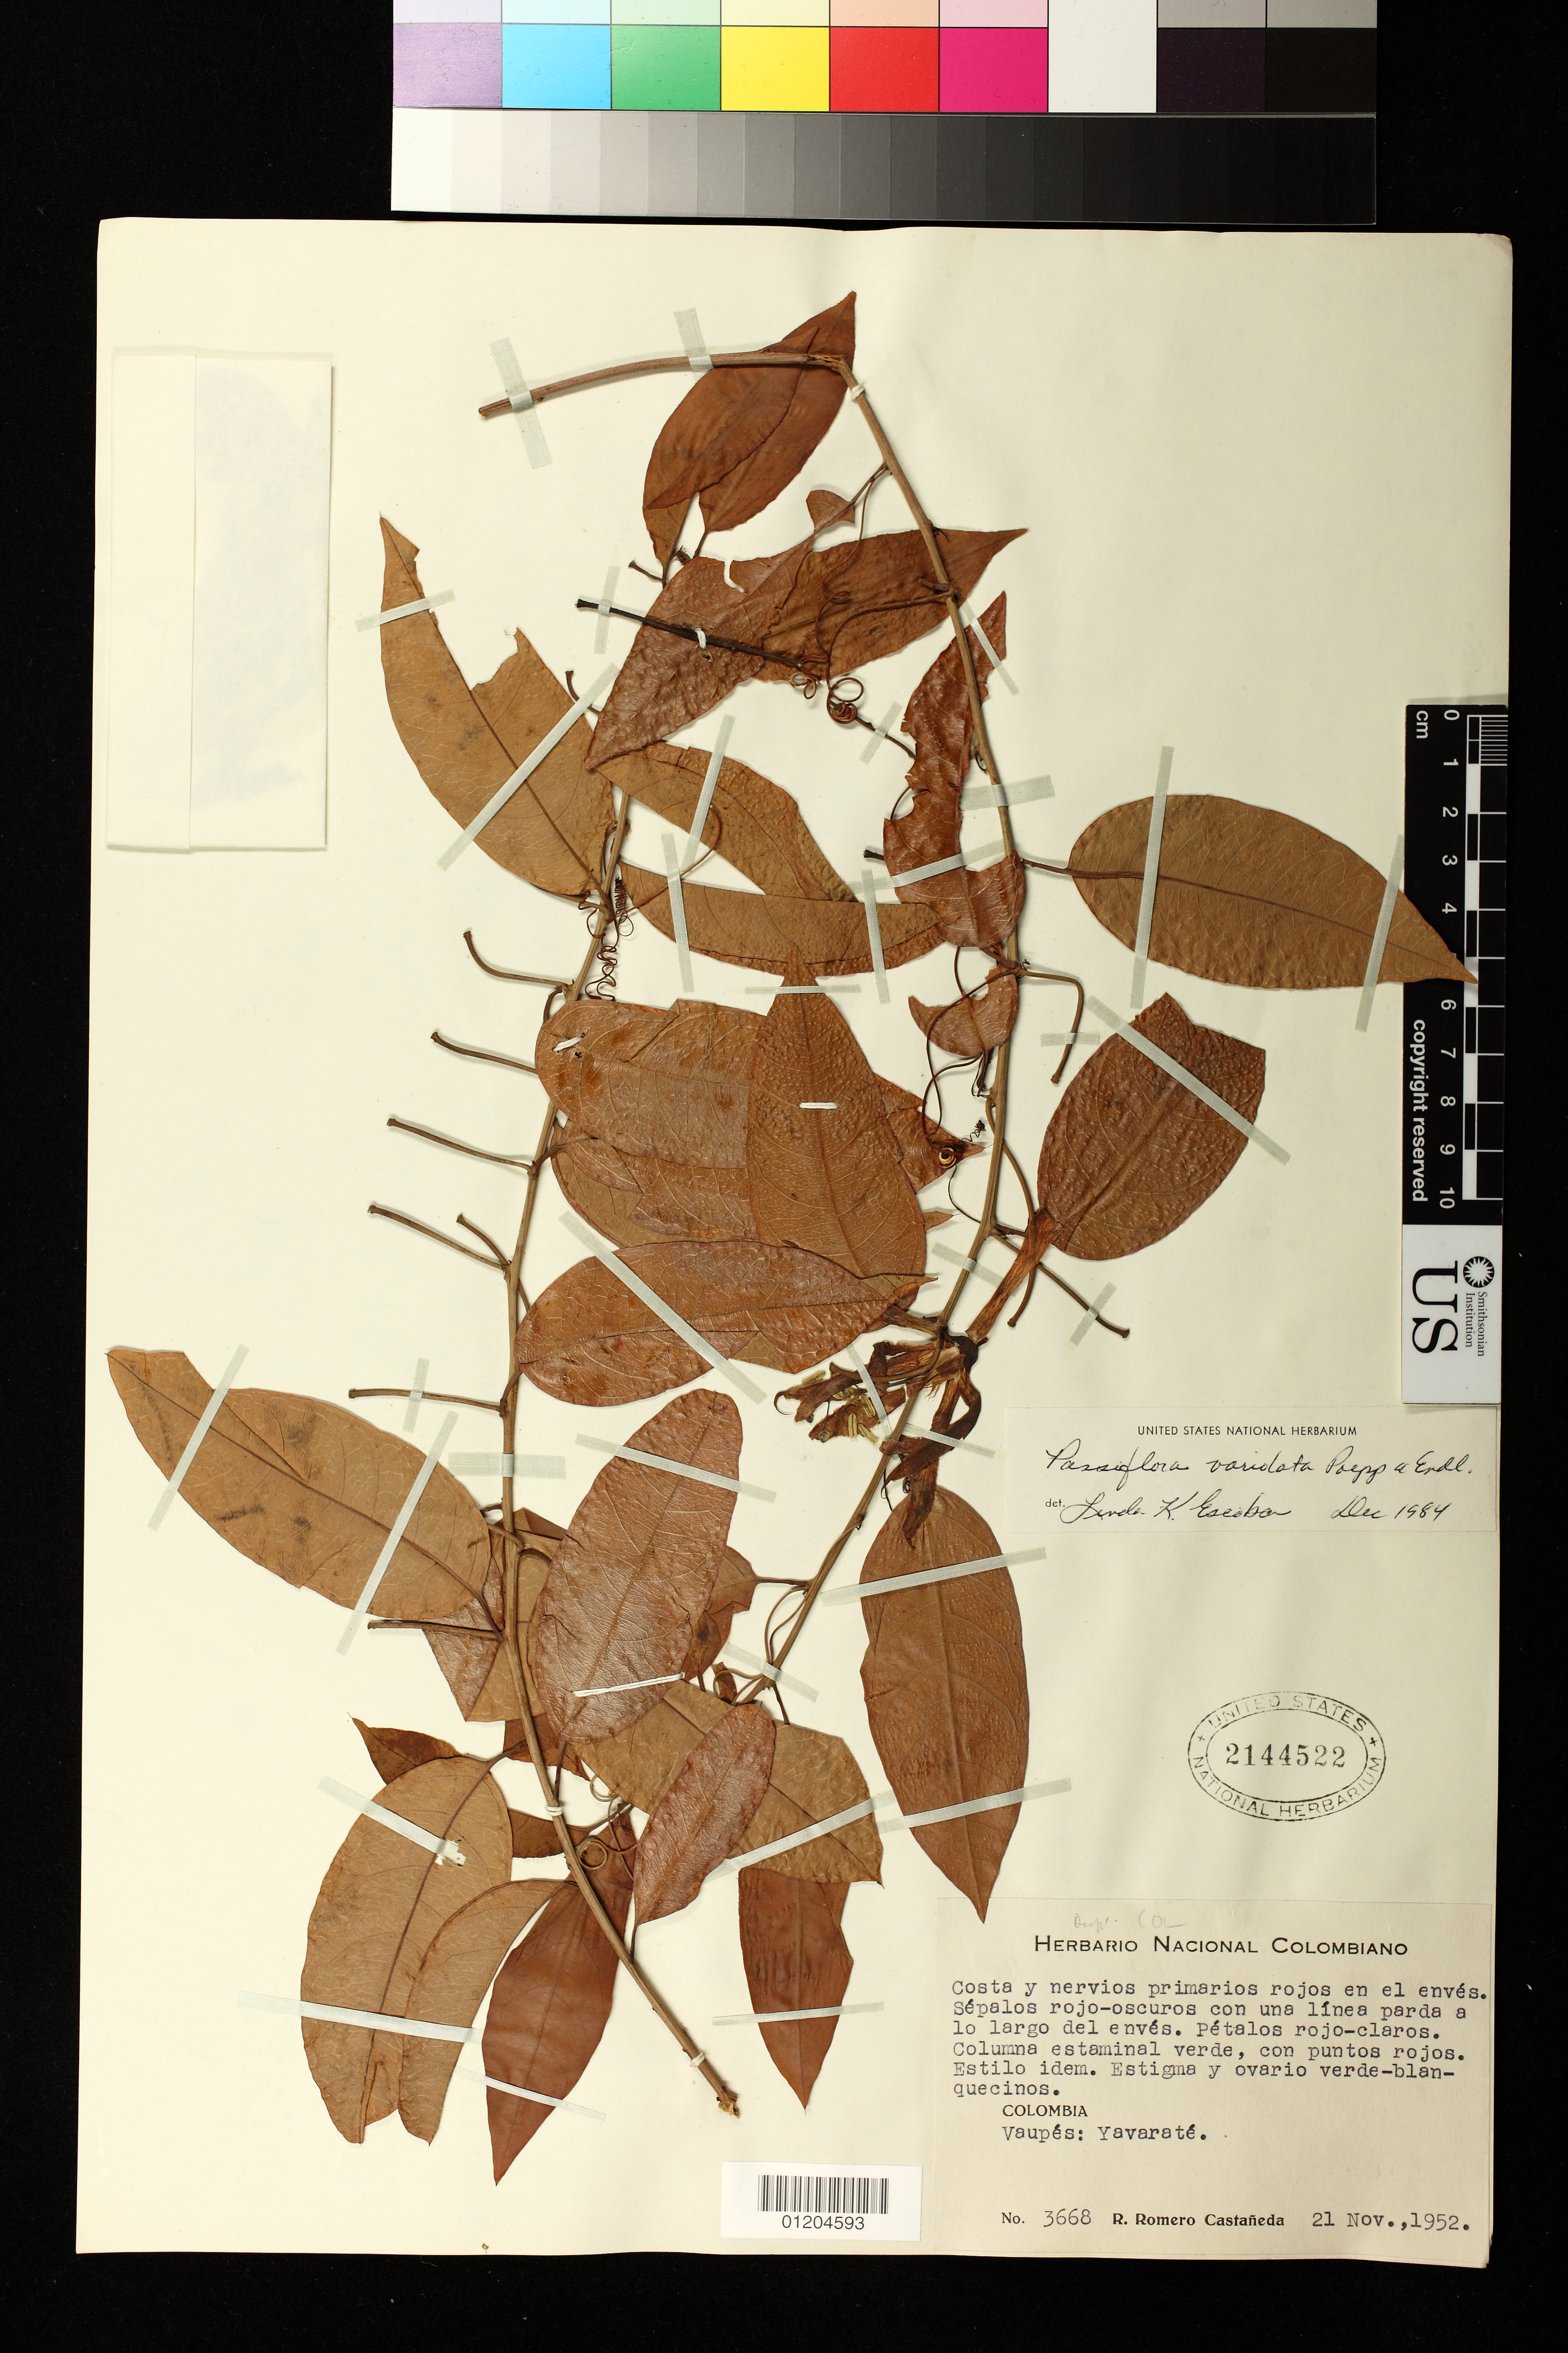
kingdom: Plantae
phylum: Tracheophyta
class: Magnoliopsida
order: Malpighiales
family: Passifloraceae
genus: Passiflora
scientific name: Passiflora variolata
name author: Poepp. & Endl.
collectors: R. Romero Castañeda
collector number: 3668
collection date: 1952-11-21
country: Colombia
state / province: Vaupes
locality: Yavarate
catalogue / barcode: US 2144522